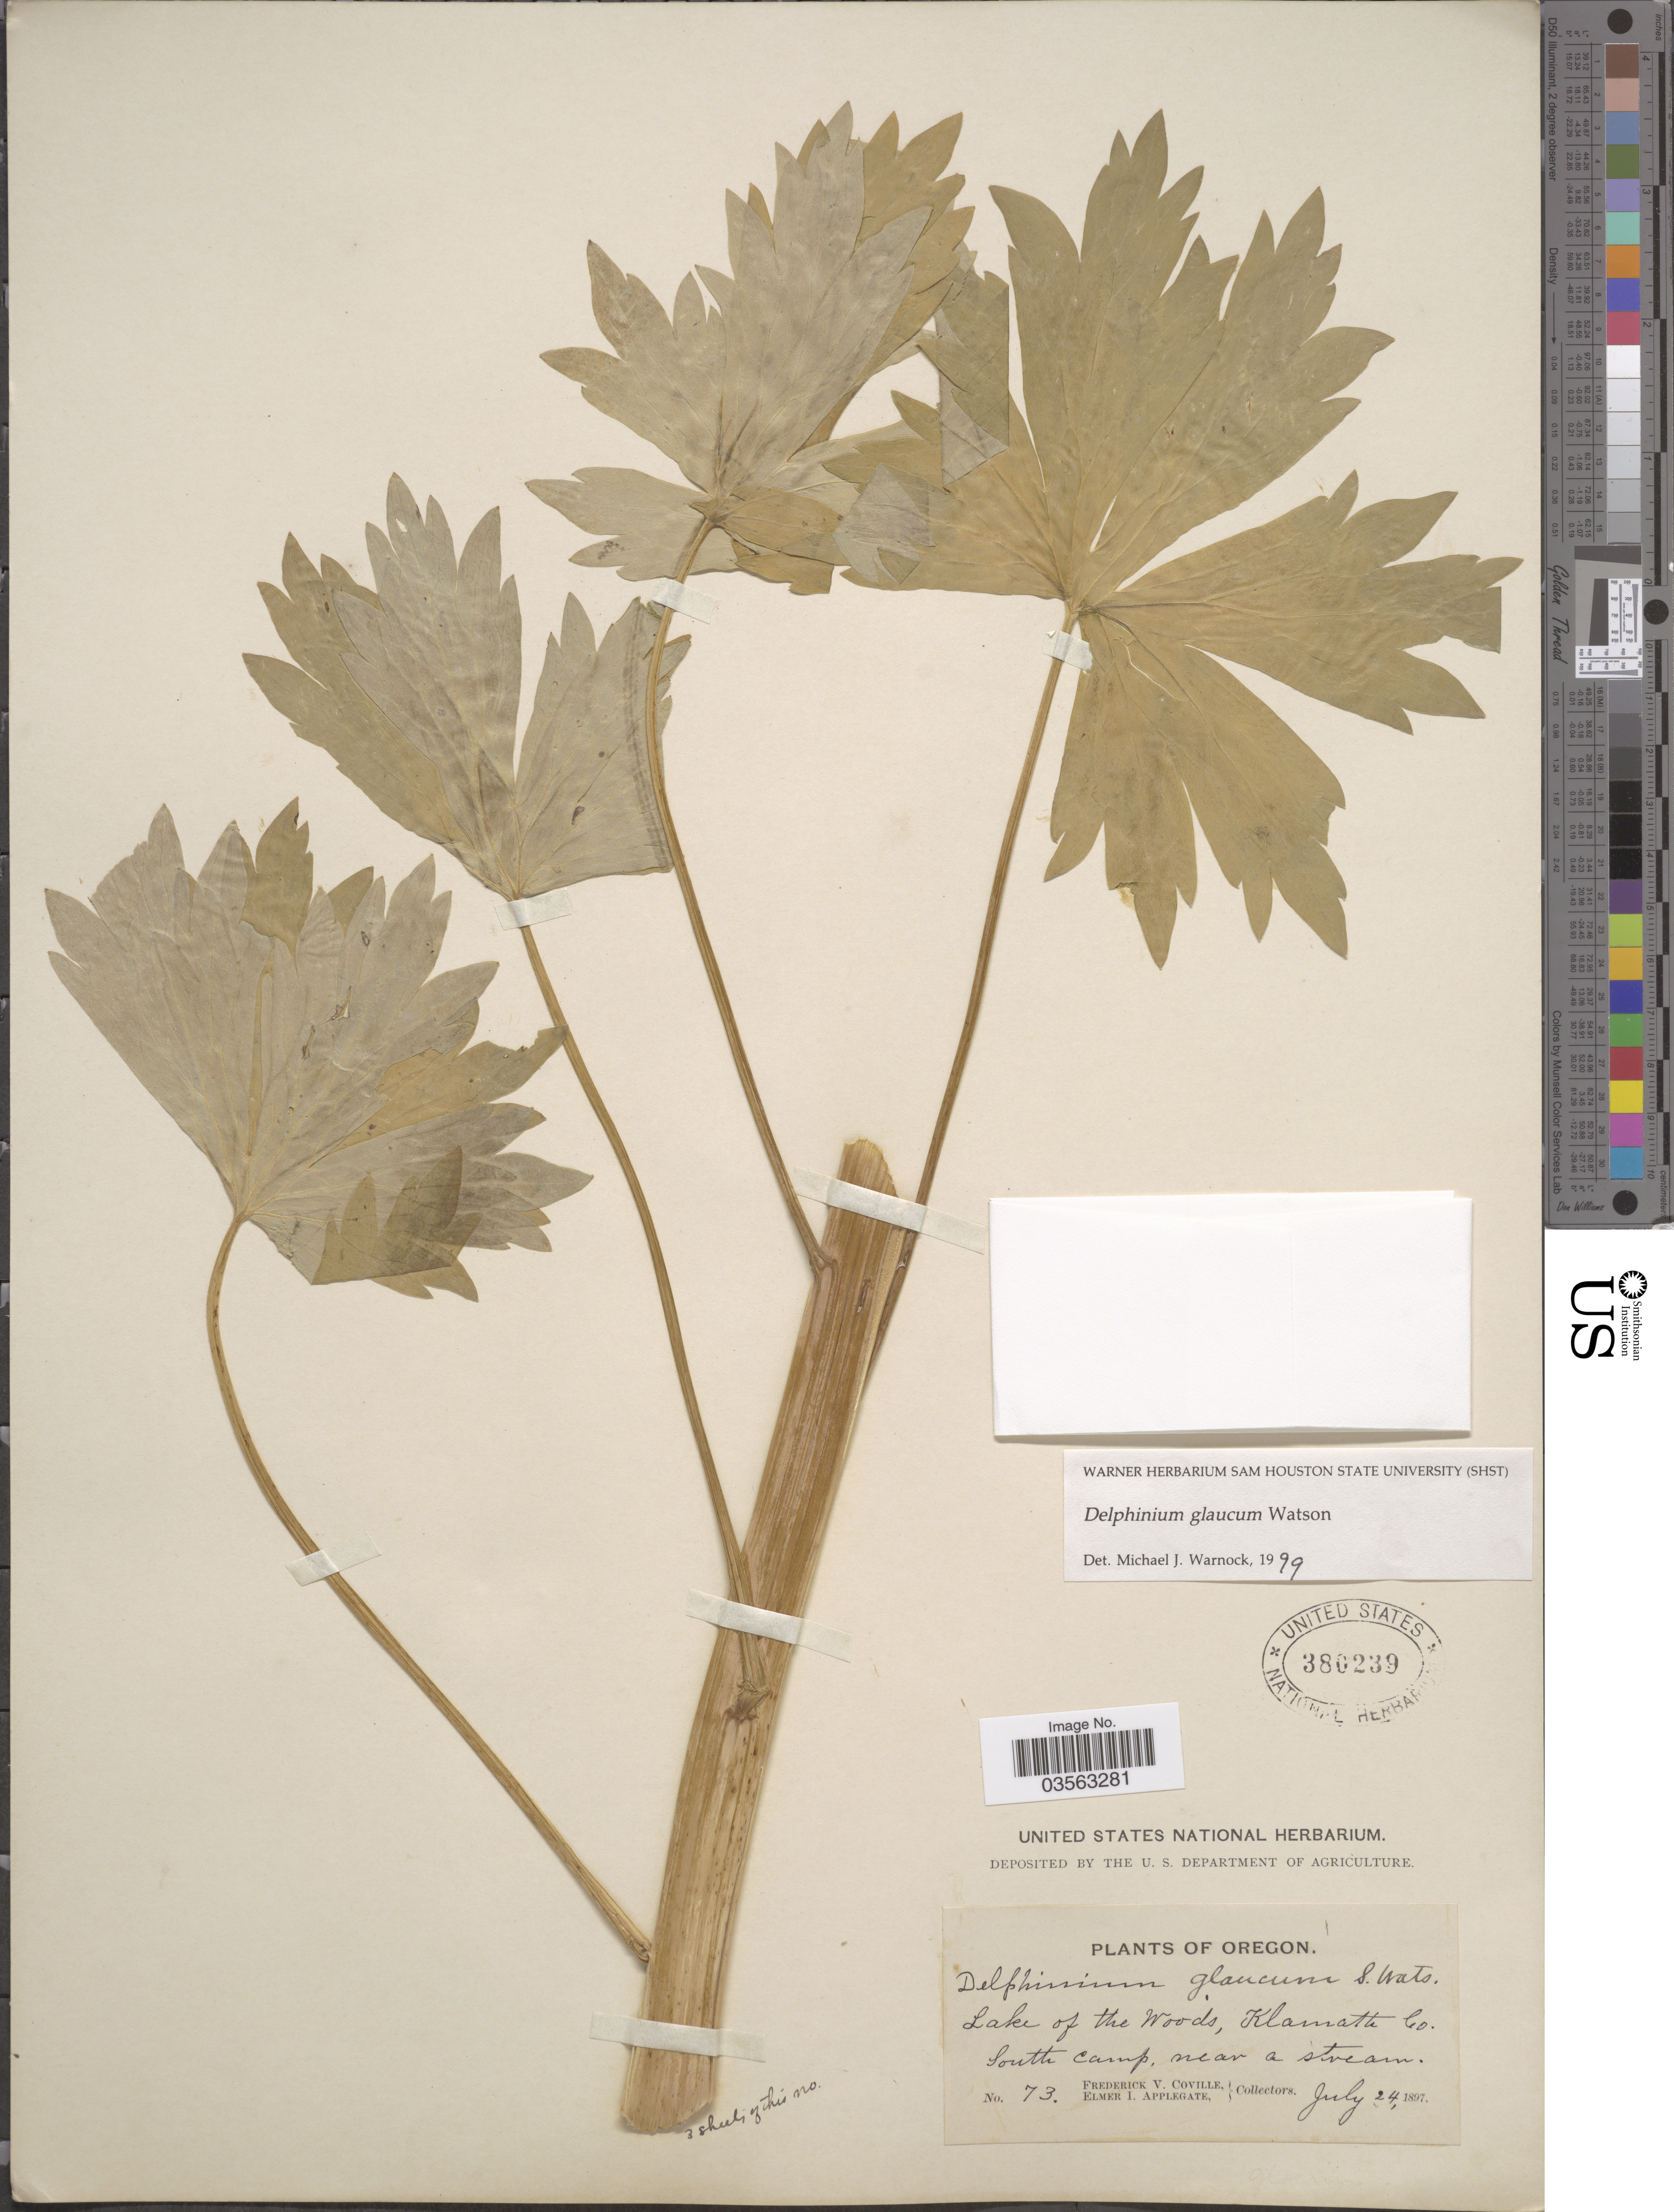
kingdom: Plantae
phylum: Tracheophyta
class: Magnoliopsida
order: Ranunculales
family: Ranunculaceae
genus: Delphinium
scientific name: Delphinium glaucum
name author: S. Watson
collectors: F. V. Coville & E. I. Applegate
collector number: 73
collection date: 1897-07-24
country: United States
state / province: Oregon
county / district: Lake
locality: Lake of the Woods, Klamat Co. South Camp, near a stream.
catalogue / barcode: US 380239